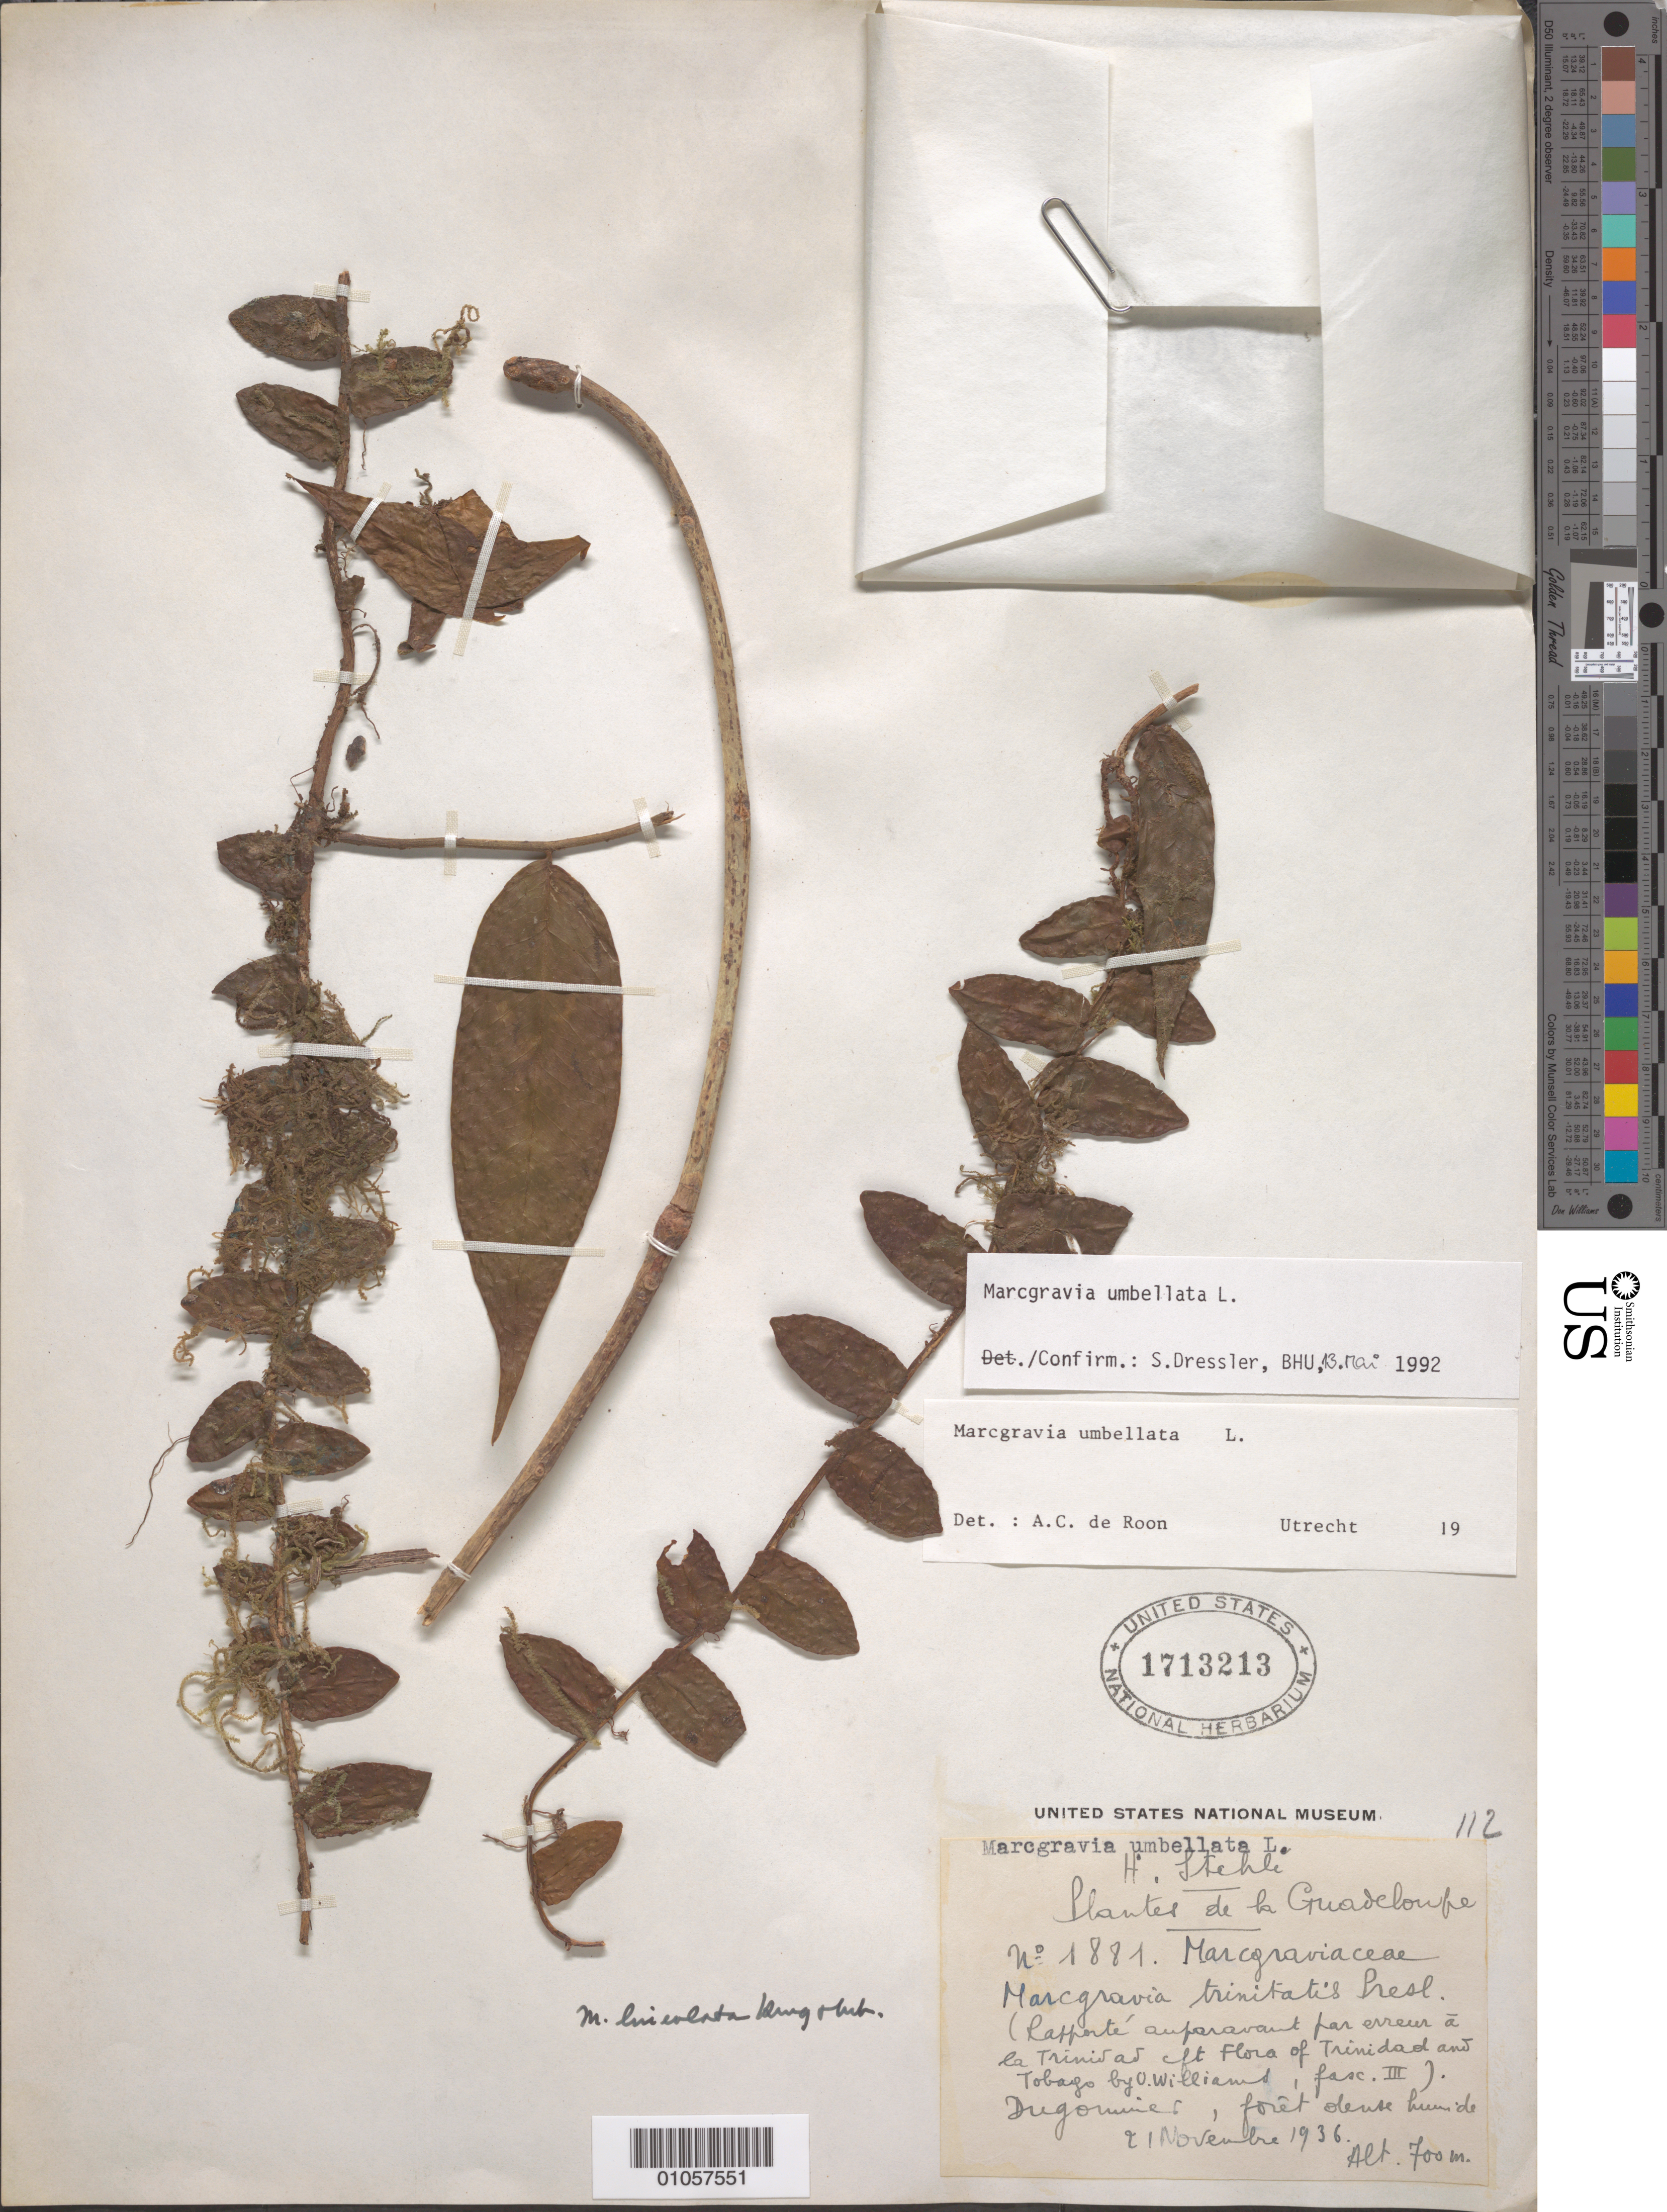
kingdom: Plantae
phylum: Tracheophyta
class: Magnoliopsida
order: Ericales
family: Marcgraviaceae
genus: Marcgravia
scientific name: Marcgravia umbellata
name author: L.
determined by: Dressler, S., (FR), Forschungsinstitut Und Naturmuseum Senckenberg (GERMANY)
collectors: H. Stehlé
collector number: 1881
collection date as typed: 21 Nov 1936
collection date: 1936-11-21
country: Guadeloupe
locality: Dugominer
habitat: Forêt dense humide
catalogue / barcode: US 1713213